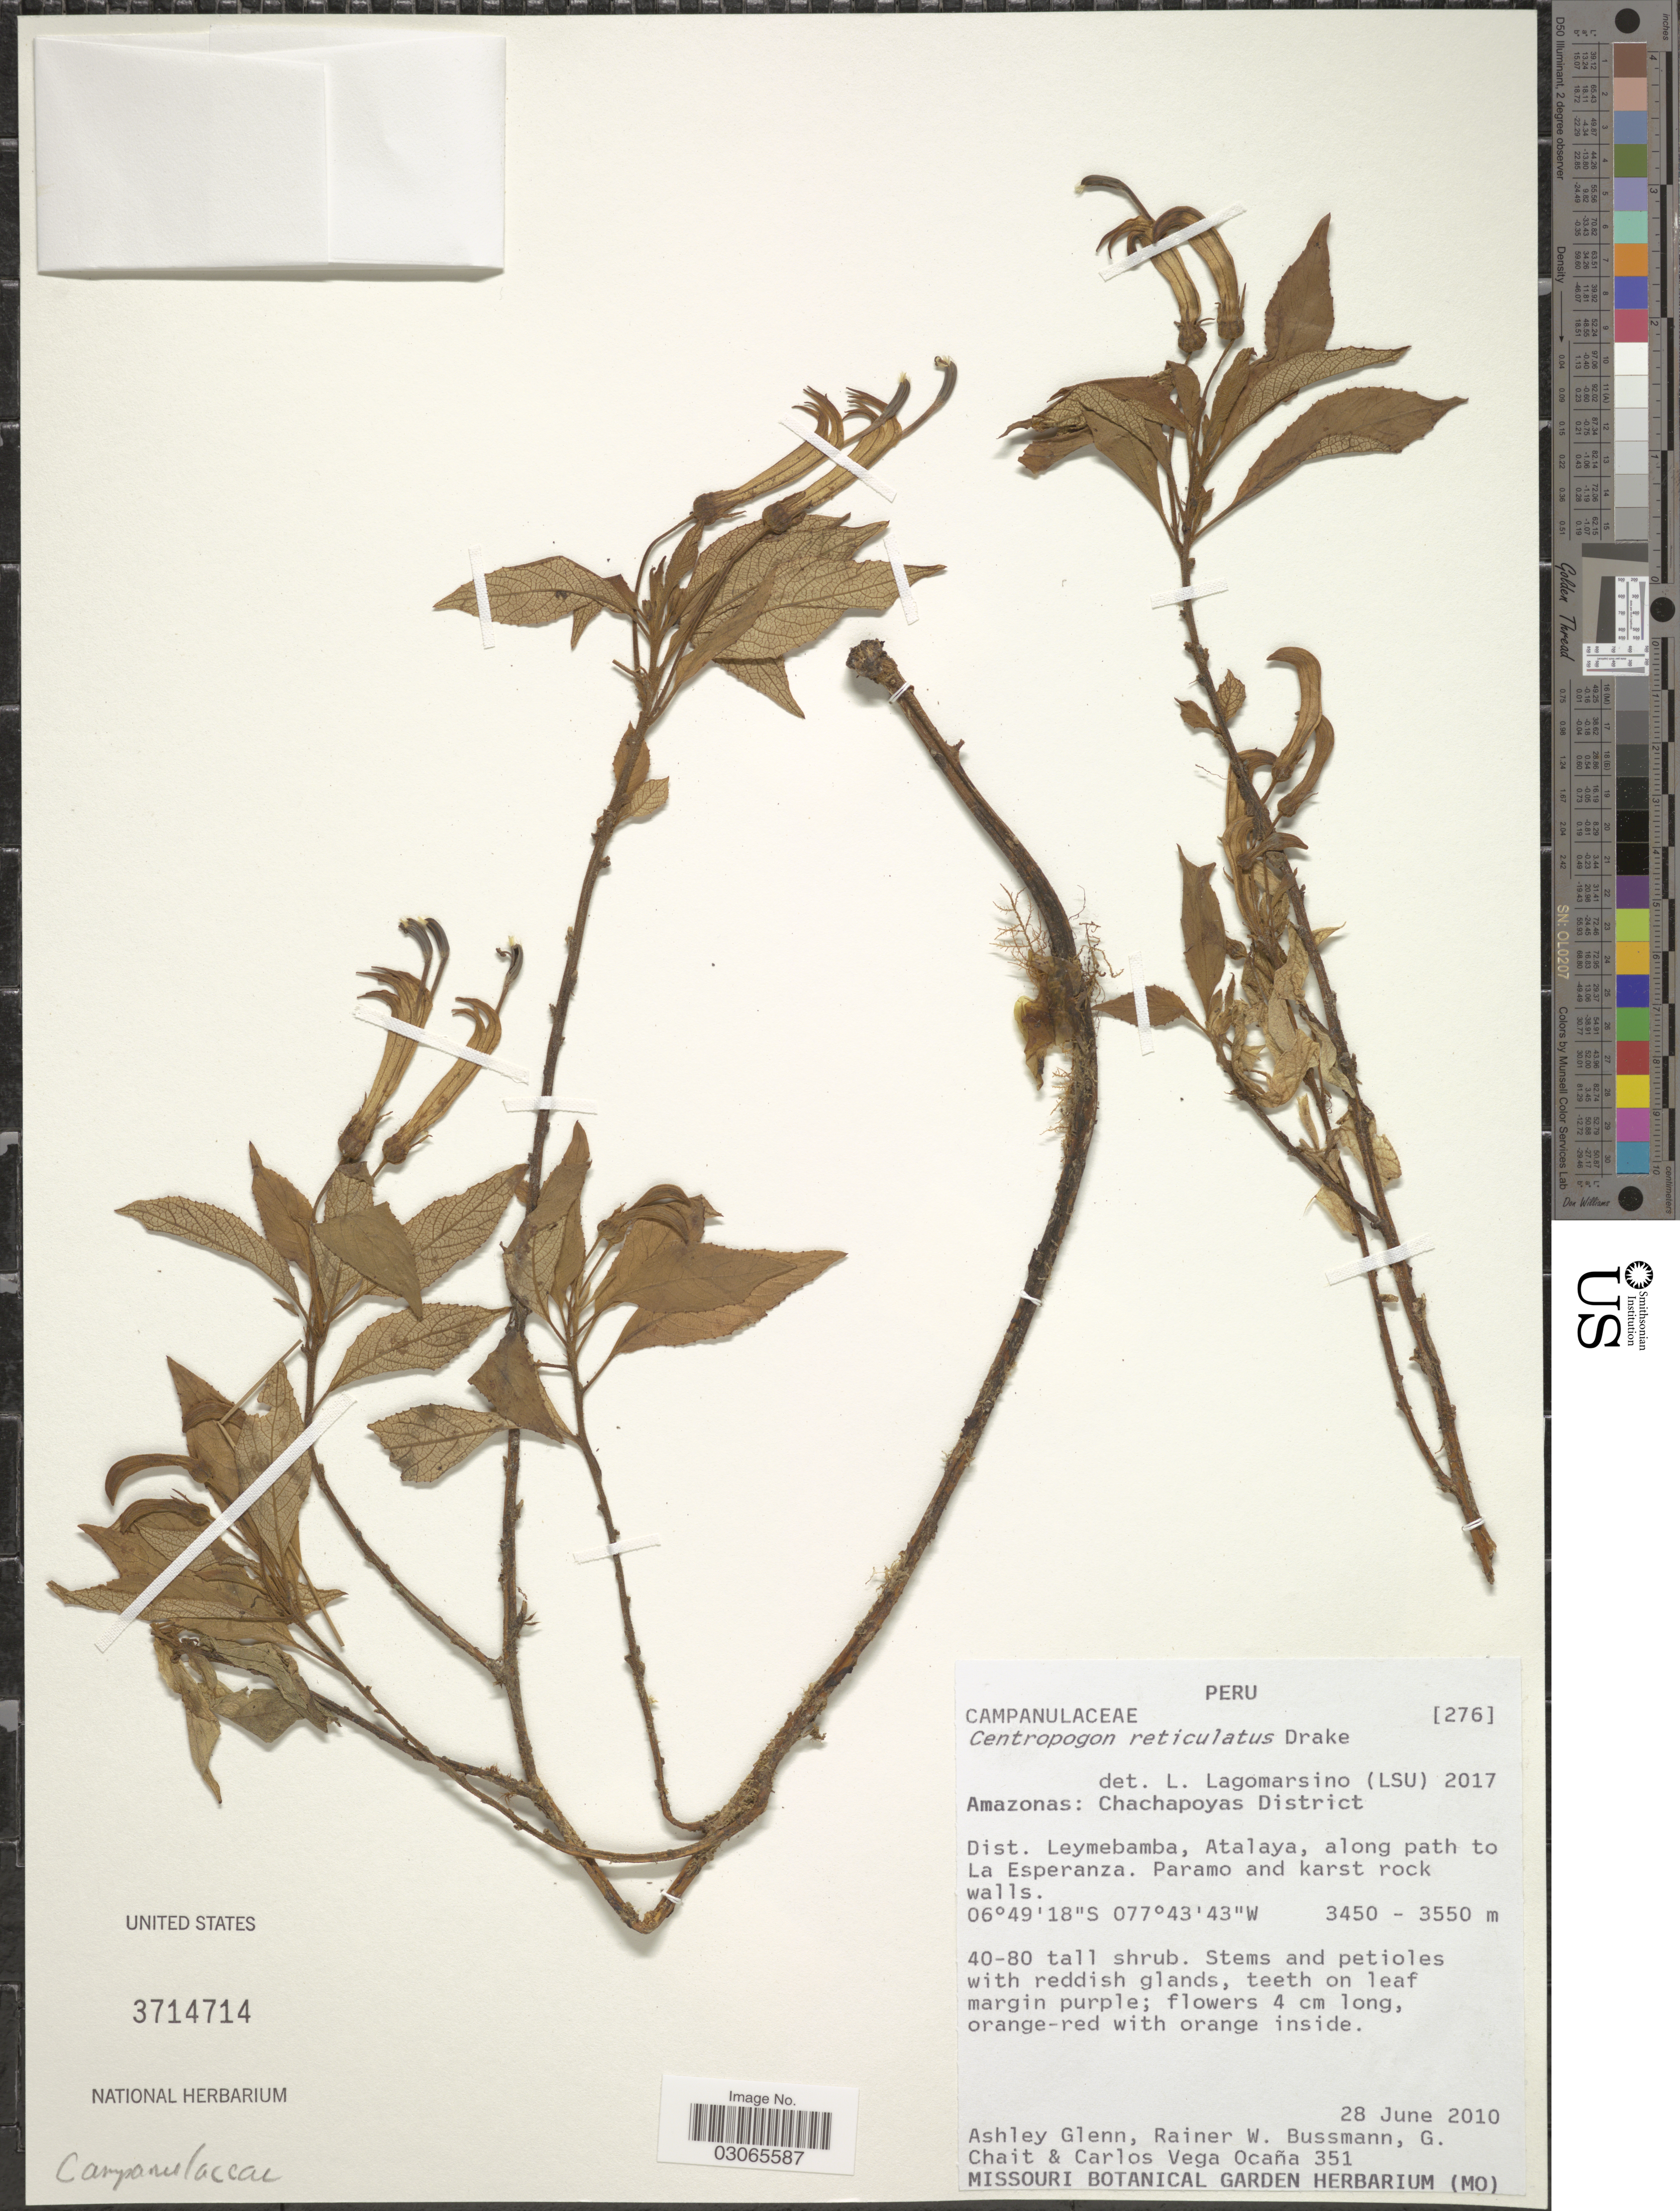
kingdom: Plantae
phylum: Tracheophyta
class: Magnoliopsida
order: Asterales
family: Campanulaceae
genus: Centropogon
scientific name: Centropogon reticulatus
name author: Drake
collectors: A. Glenn, R. W. Bussmann, G. Chait & C. Ocaña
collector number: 351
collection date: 2010-06-28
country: Peru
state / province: Amazonas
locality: Chachapoyas District. Dist. Leymebamba, Atalaya, along path to La Esperanza.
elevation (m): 3450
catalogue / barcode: US 3714714